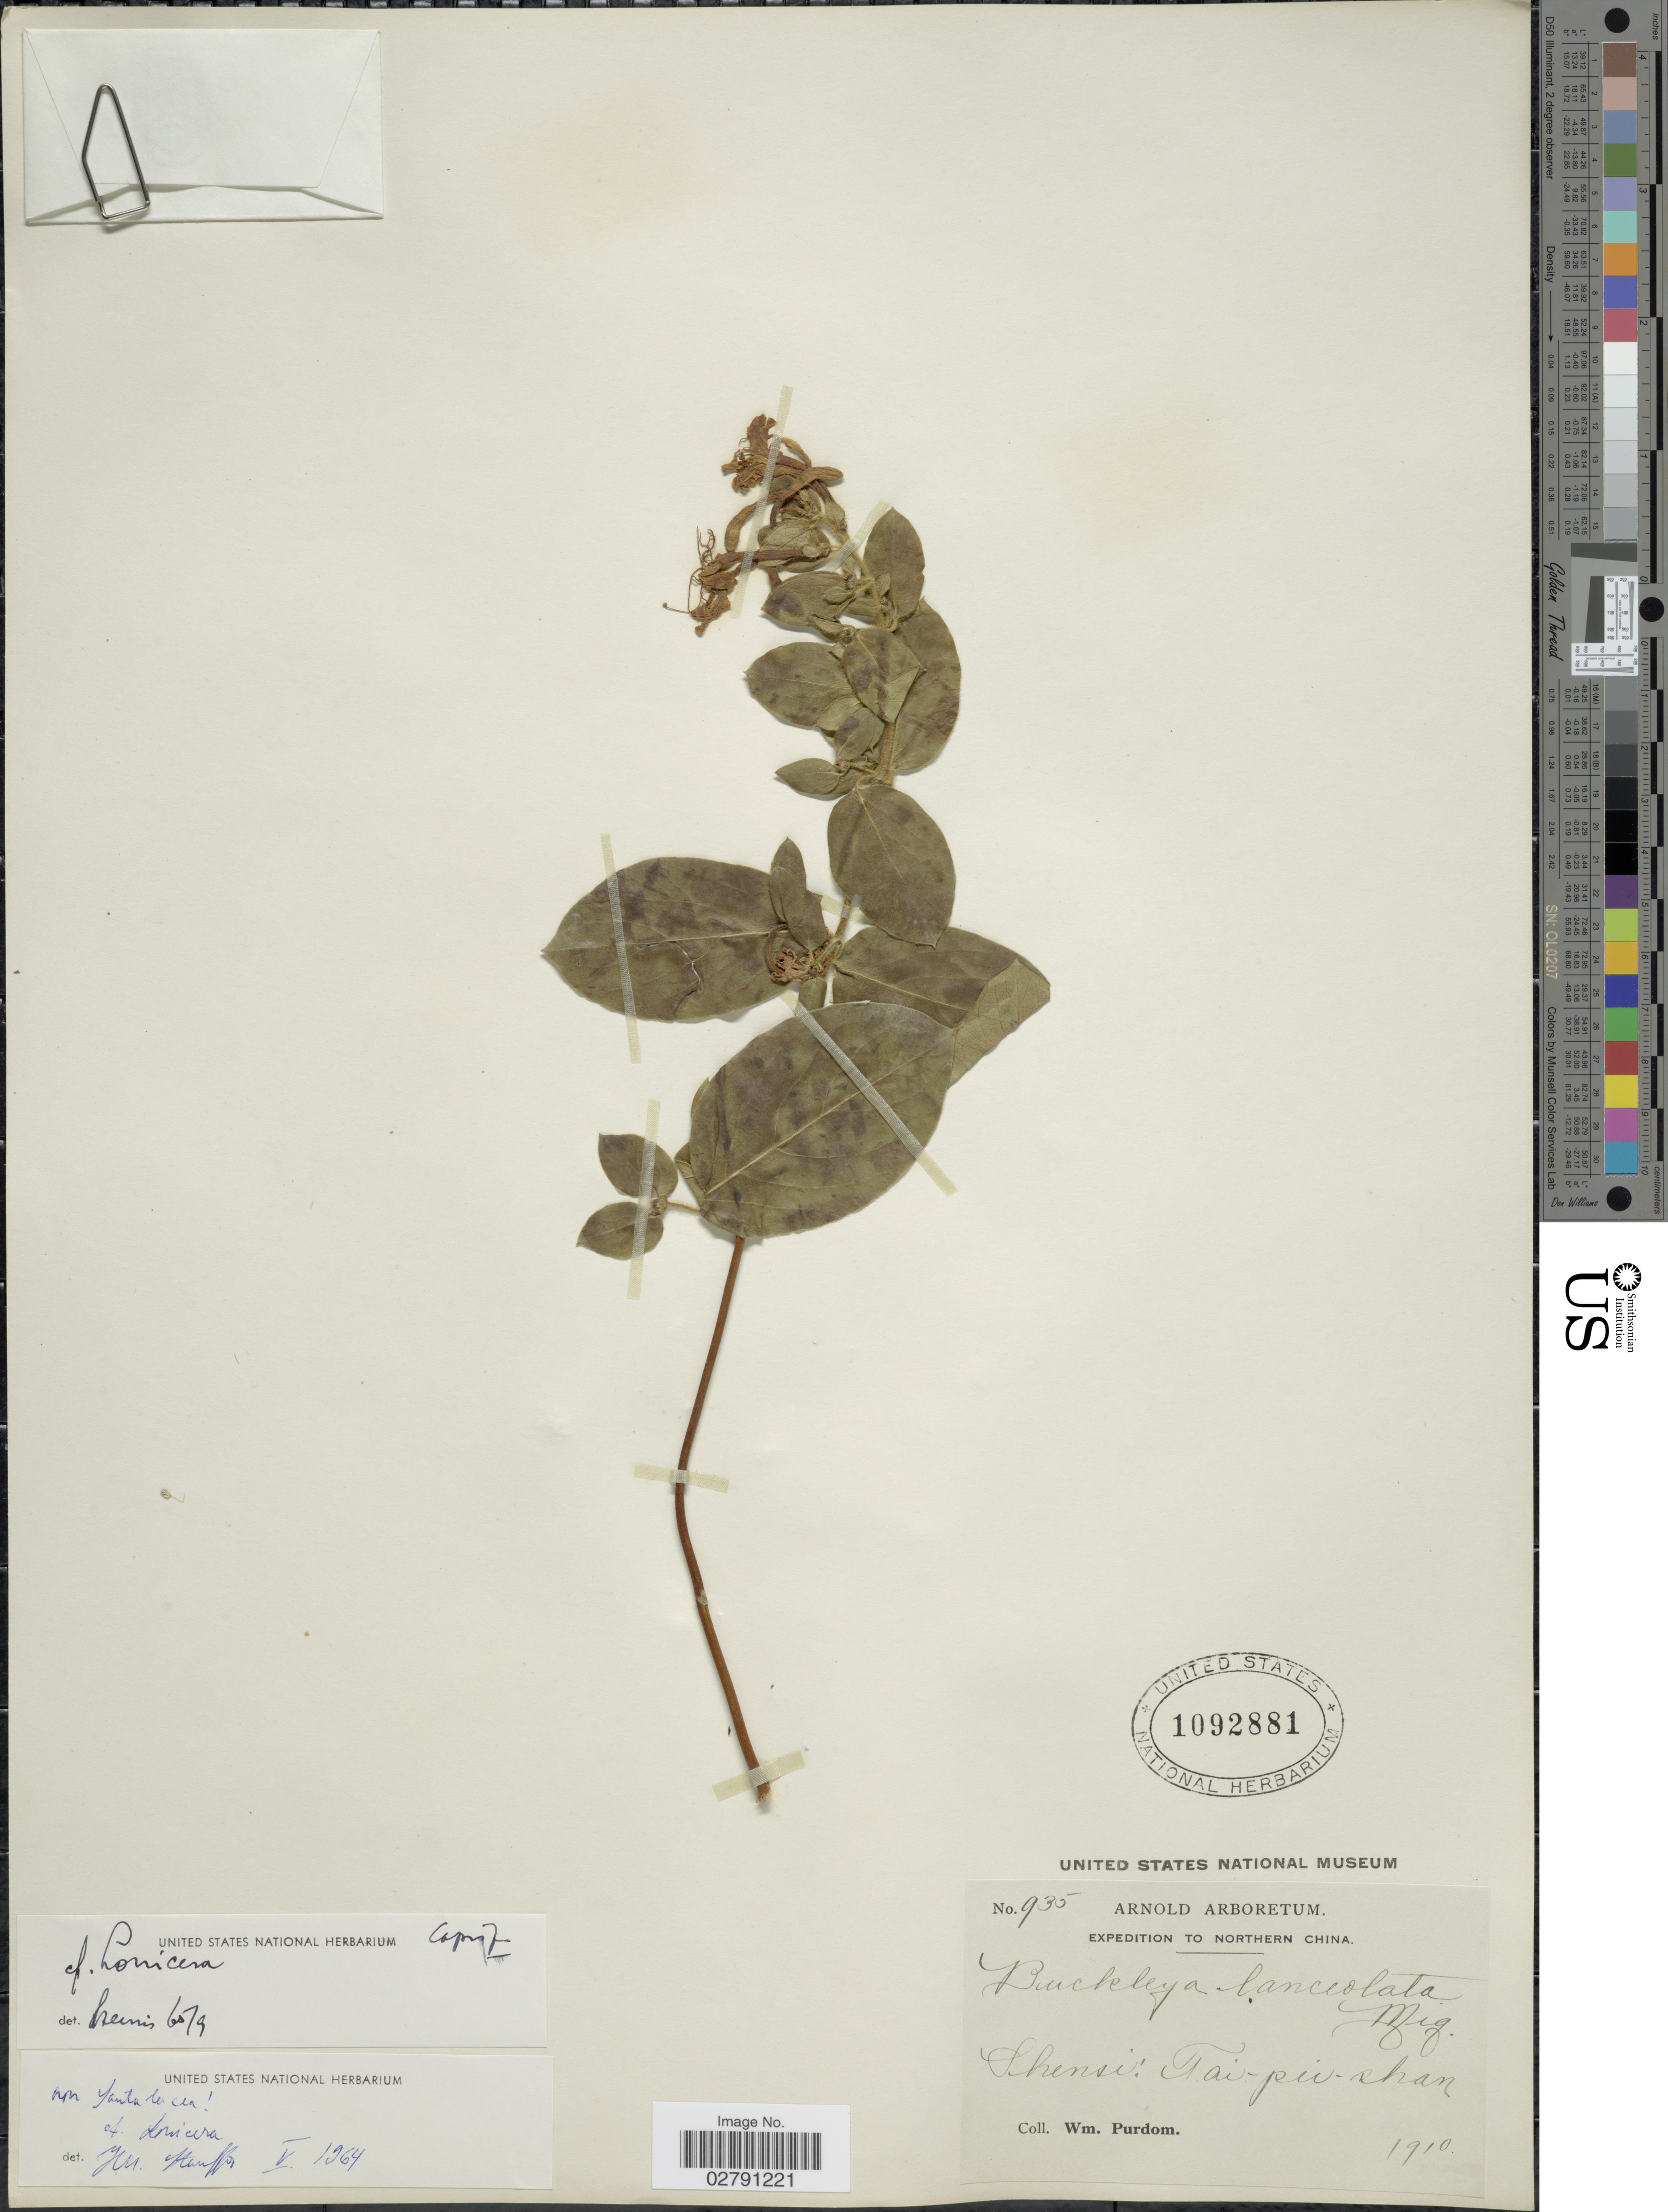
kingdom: Plantae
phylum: Tracheophyta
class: Magnoliopsida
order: Dipsacales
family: Caprifoliaceae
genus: Lonicera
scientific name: Lonicera sp.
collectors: W. Purdom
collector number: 935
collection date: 1910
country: China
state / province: Shaanxi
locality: Shensi: Tai-pei-chan. [interpreted]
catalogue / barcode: US 1092881